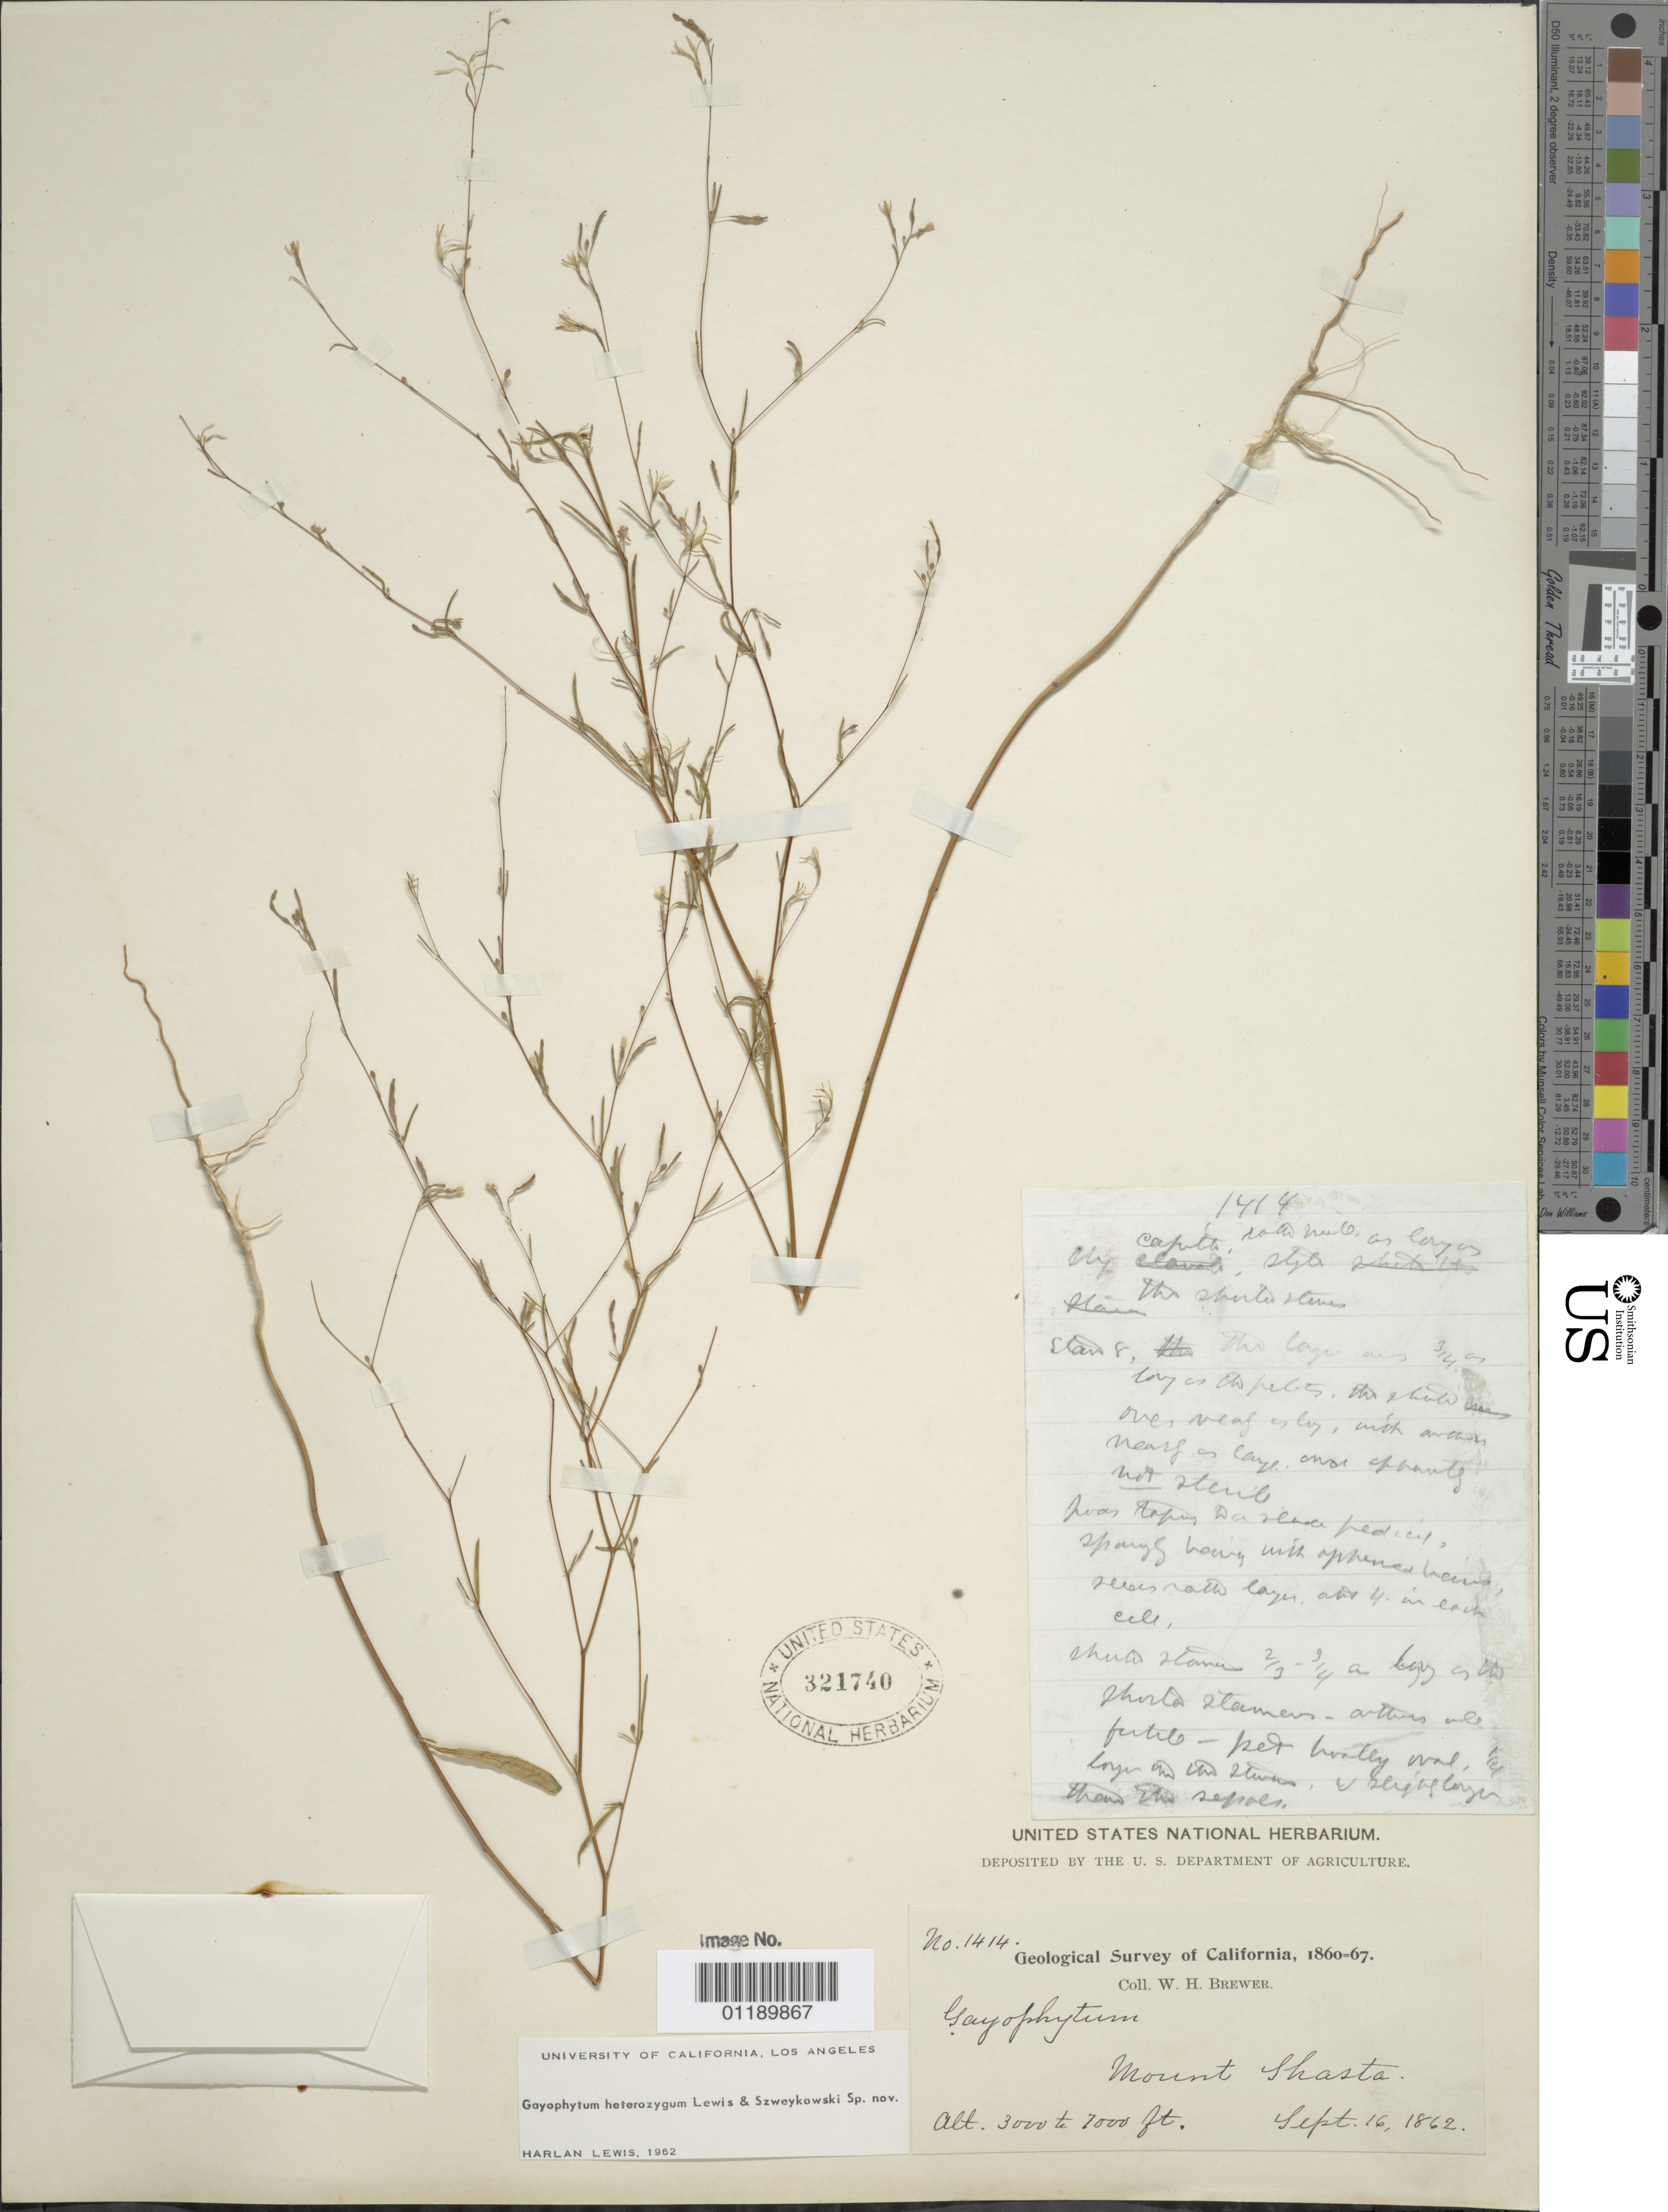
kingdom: Plantae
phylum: Tracheophyta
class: Magnoliopsida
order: Myrtales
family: Onagraceae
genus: Gayophytum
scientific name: Gayophytum heterozygum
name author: F. H. Lewis & Szweyk.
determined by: Lewis, H.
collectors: W. H. Brewer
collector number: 1414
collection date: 1862-09-16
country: United States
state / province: California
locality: Mount Shasta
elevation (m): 3000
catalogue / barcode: US 321740